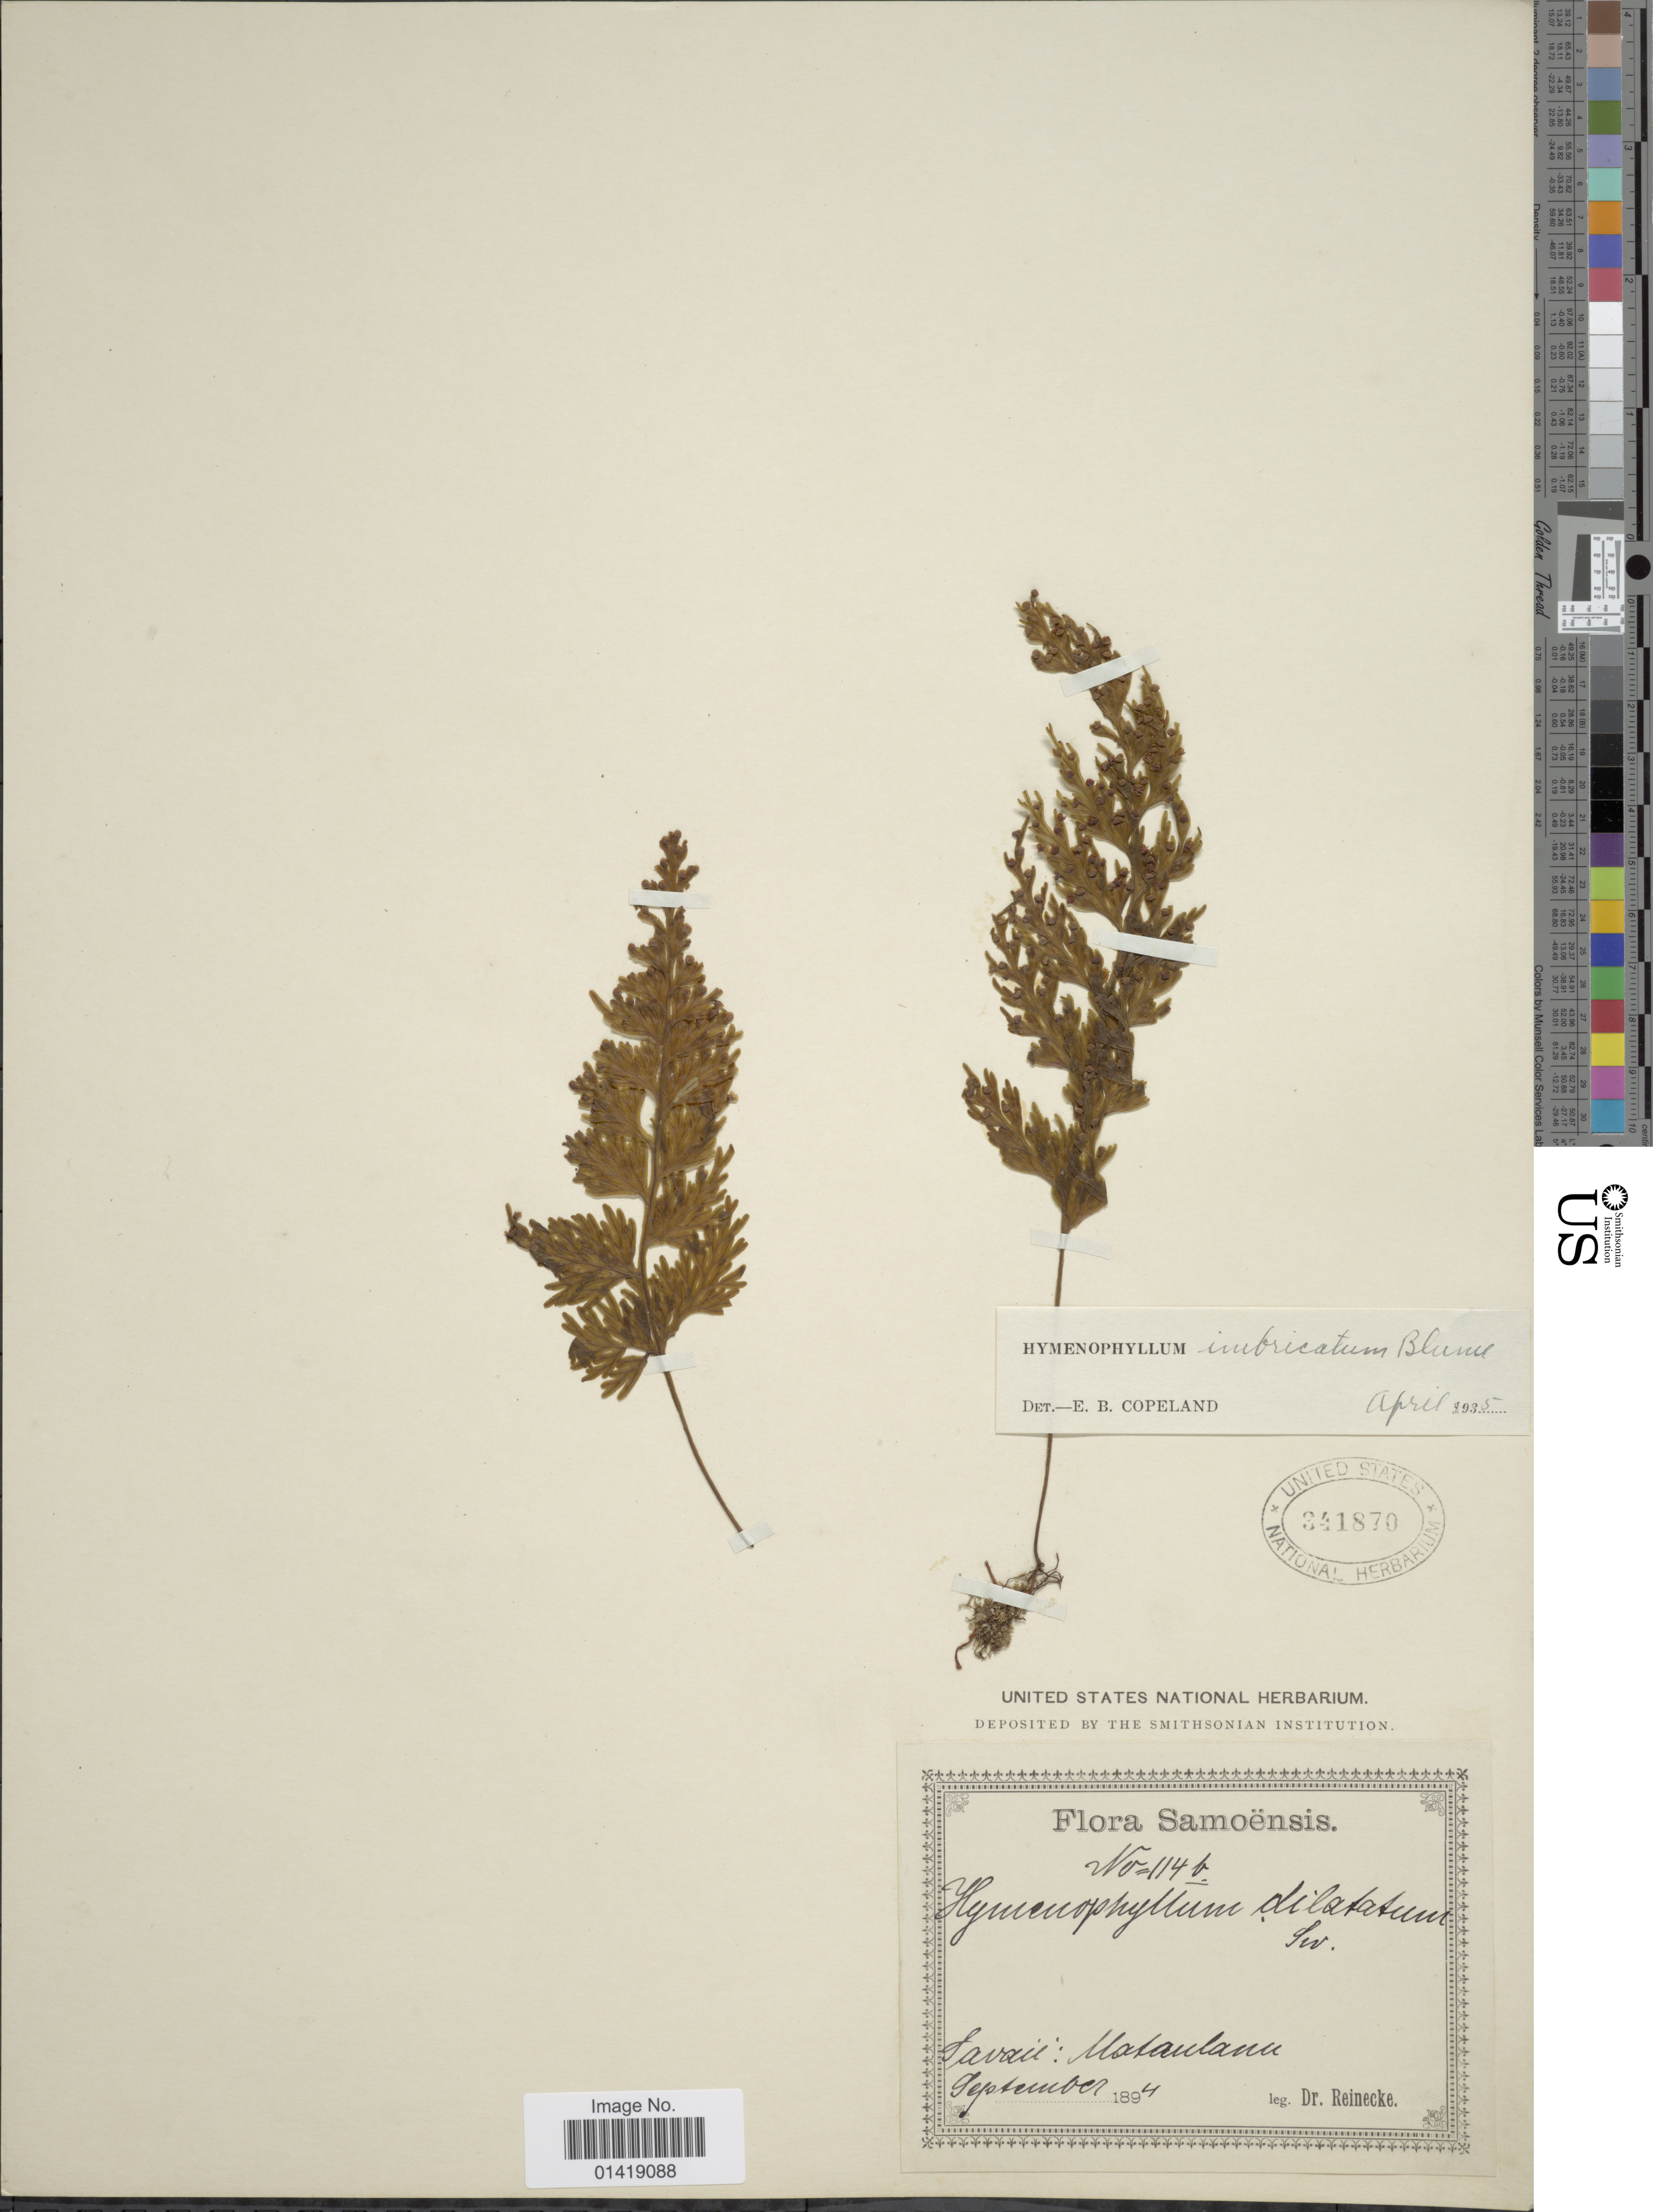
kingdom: Plantae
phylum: Tracheophyta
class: Polypodiopsida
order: Hymenophyllales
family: Hymenophyllaceae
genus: Hymenophyllum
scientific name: Hymenophyllum imbricatum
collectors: -- Reinecke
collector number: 114b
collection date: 1894-09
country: Samoa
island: Savai'i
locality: Savaii Matanlanu [interpreted]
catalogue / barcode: US 341870